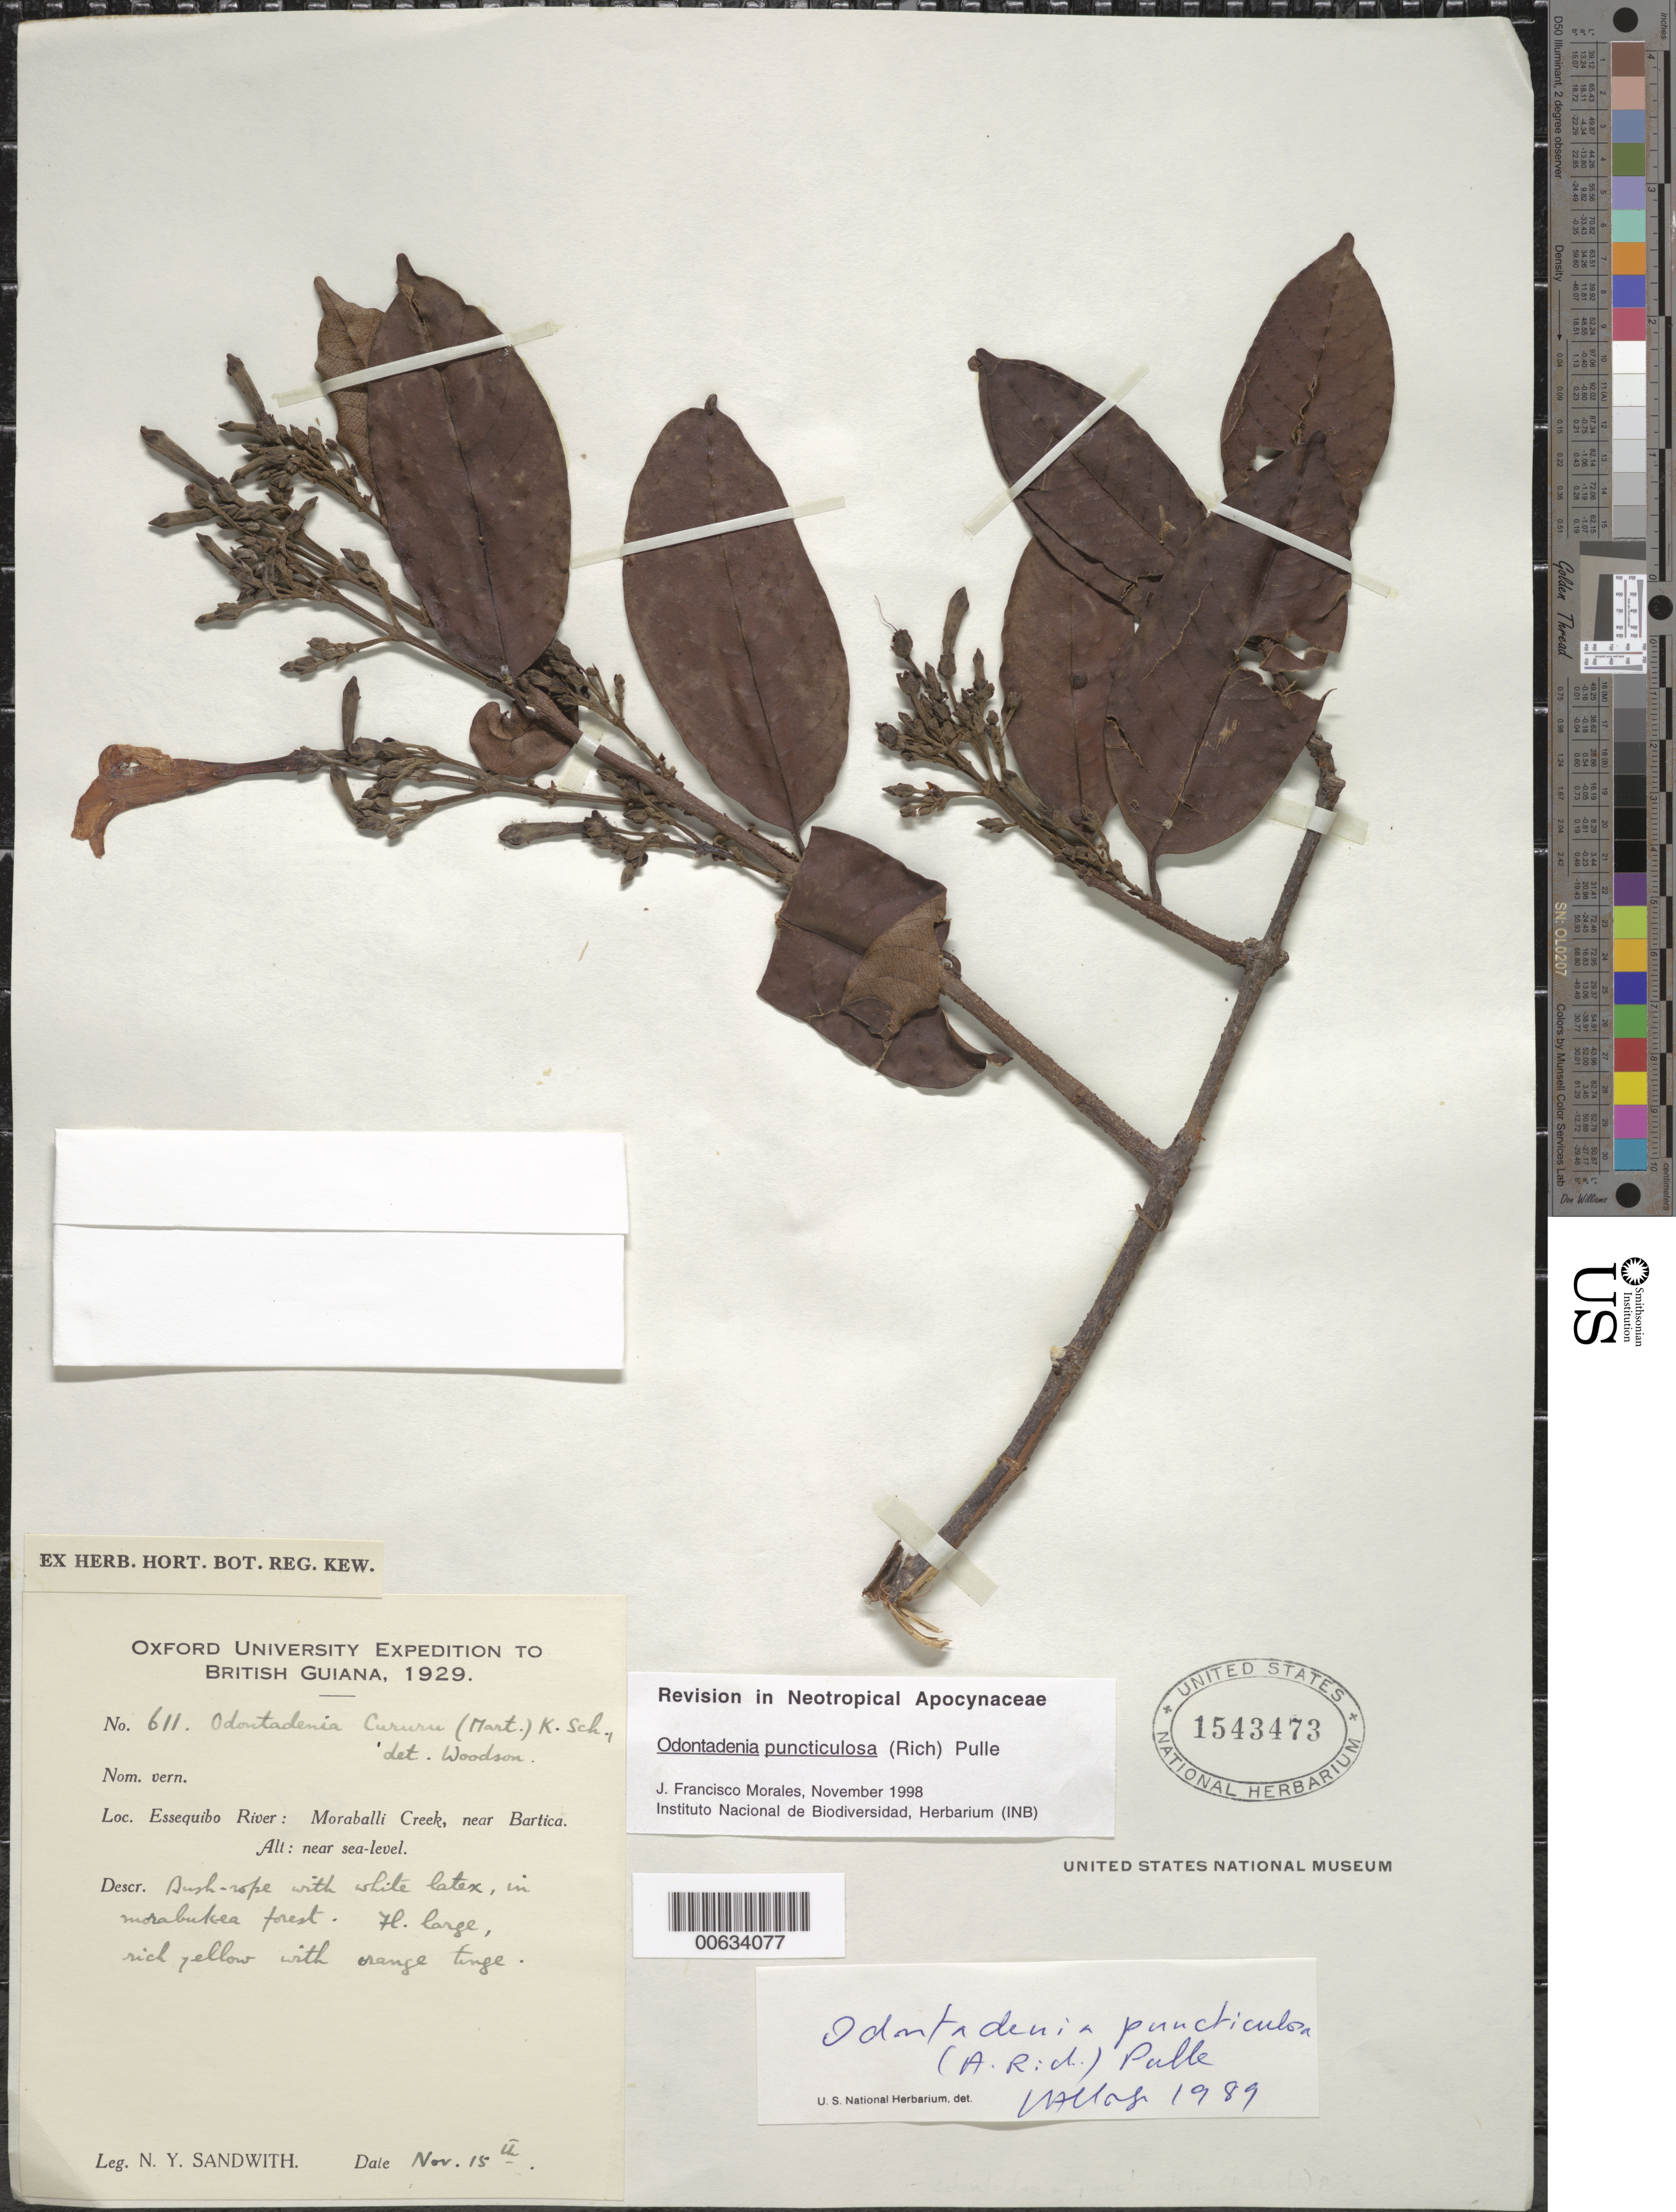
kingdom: Plantae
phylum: Tracheophyta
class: Magnoliopsida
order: Gentianales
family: Apocynaceae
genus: Odontadenia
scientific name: Odontadenia puncticulosa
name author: (Rich.) Pulle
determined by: Morales, J. F.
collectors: N. Y. Sandwith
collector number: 611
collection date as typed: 15-Nov-29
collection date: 1929-11-15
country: Guyana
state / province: U. Demerara-Berbice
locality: Moraballi Creek, Essequibo R., near Bartica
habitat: Morabukea forest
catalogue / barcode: US 1543473